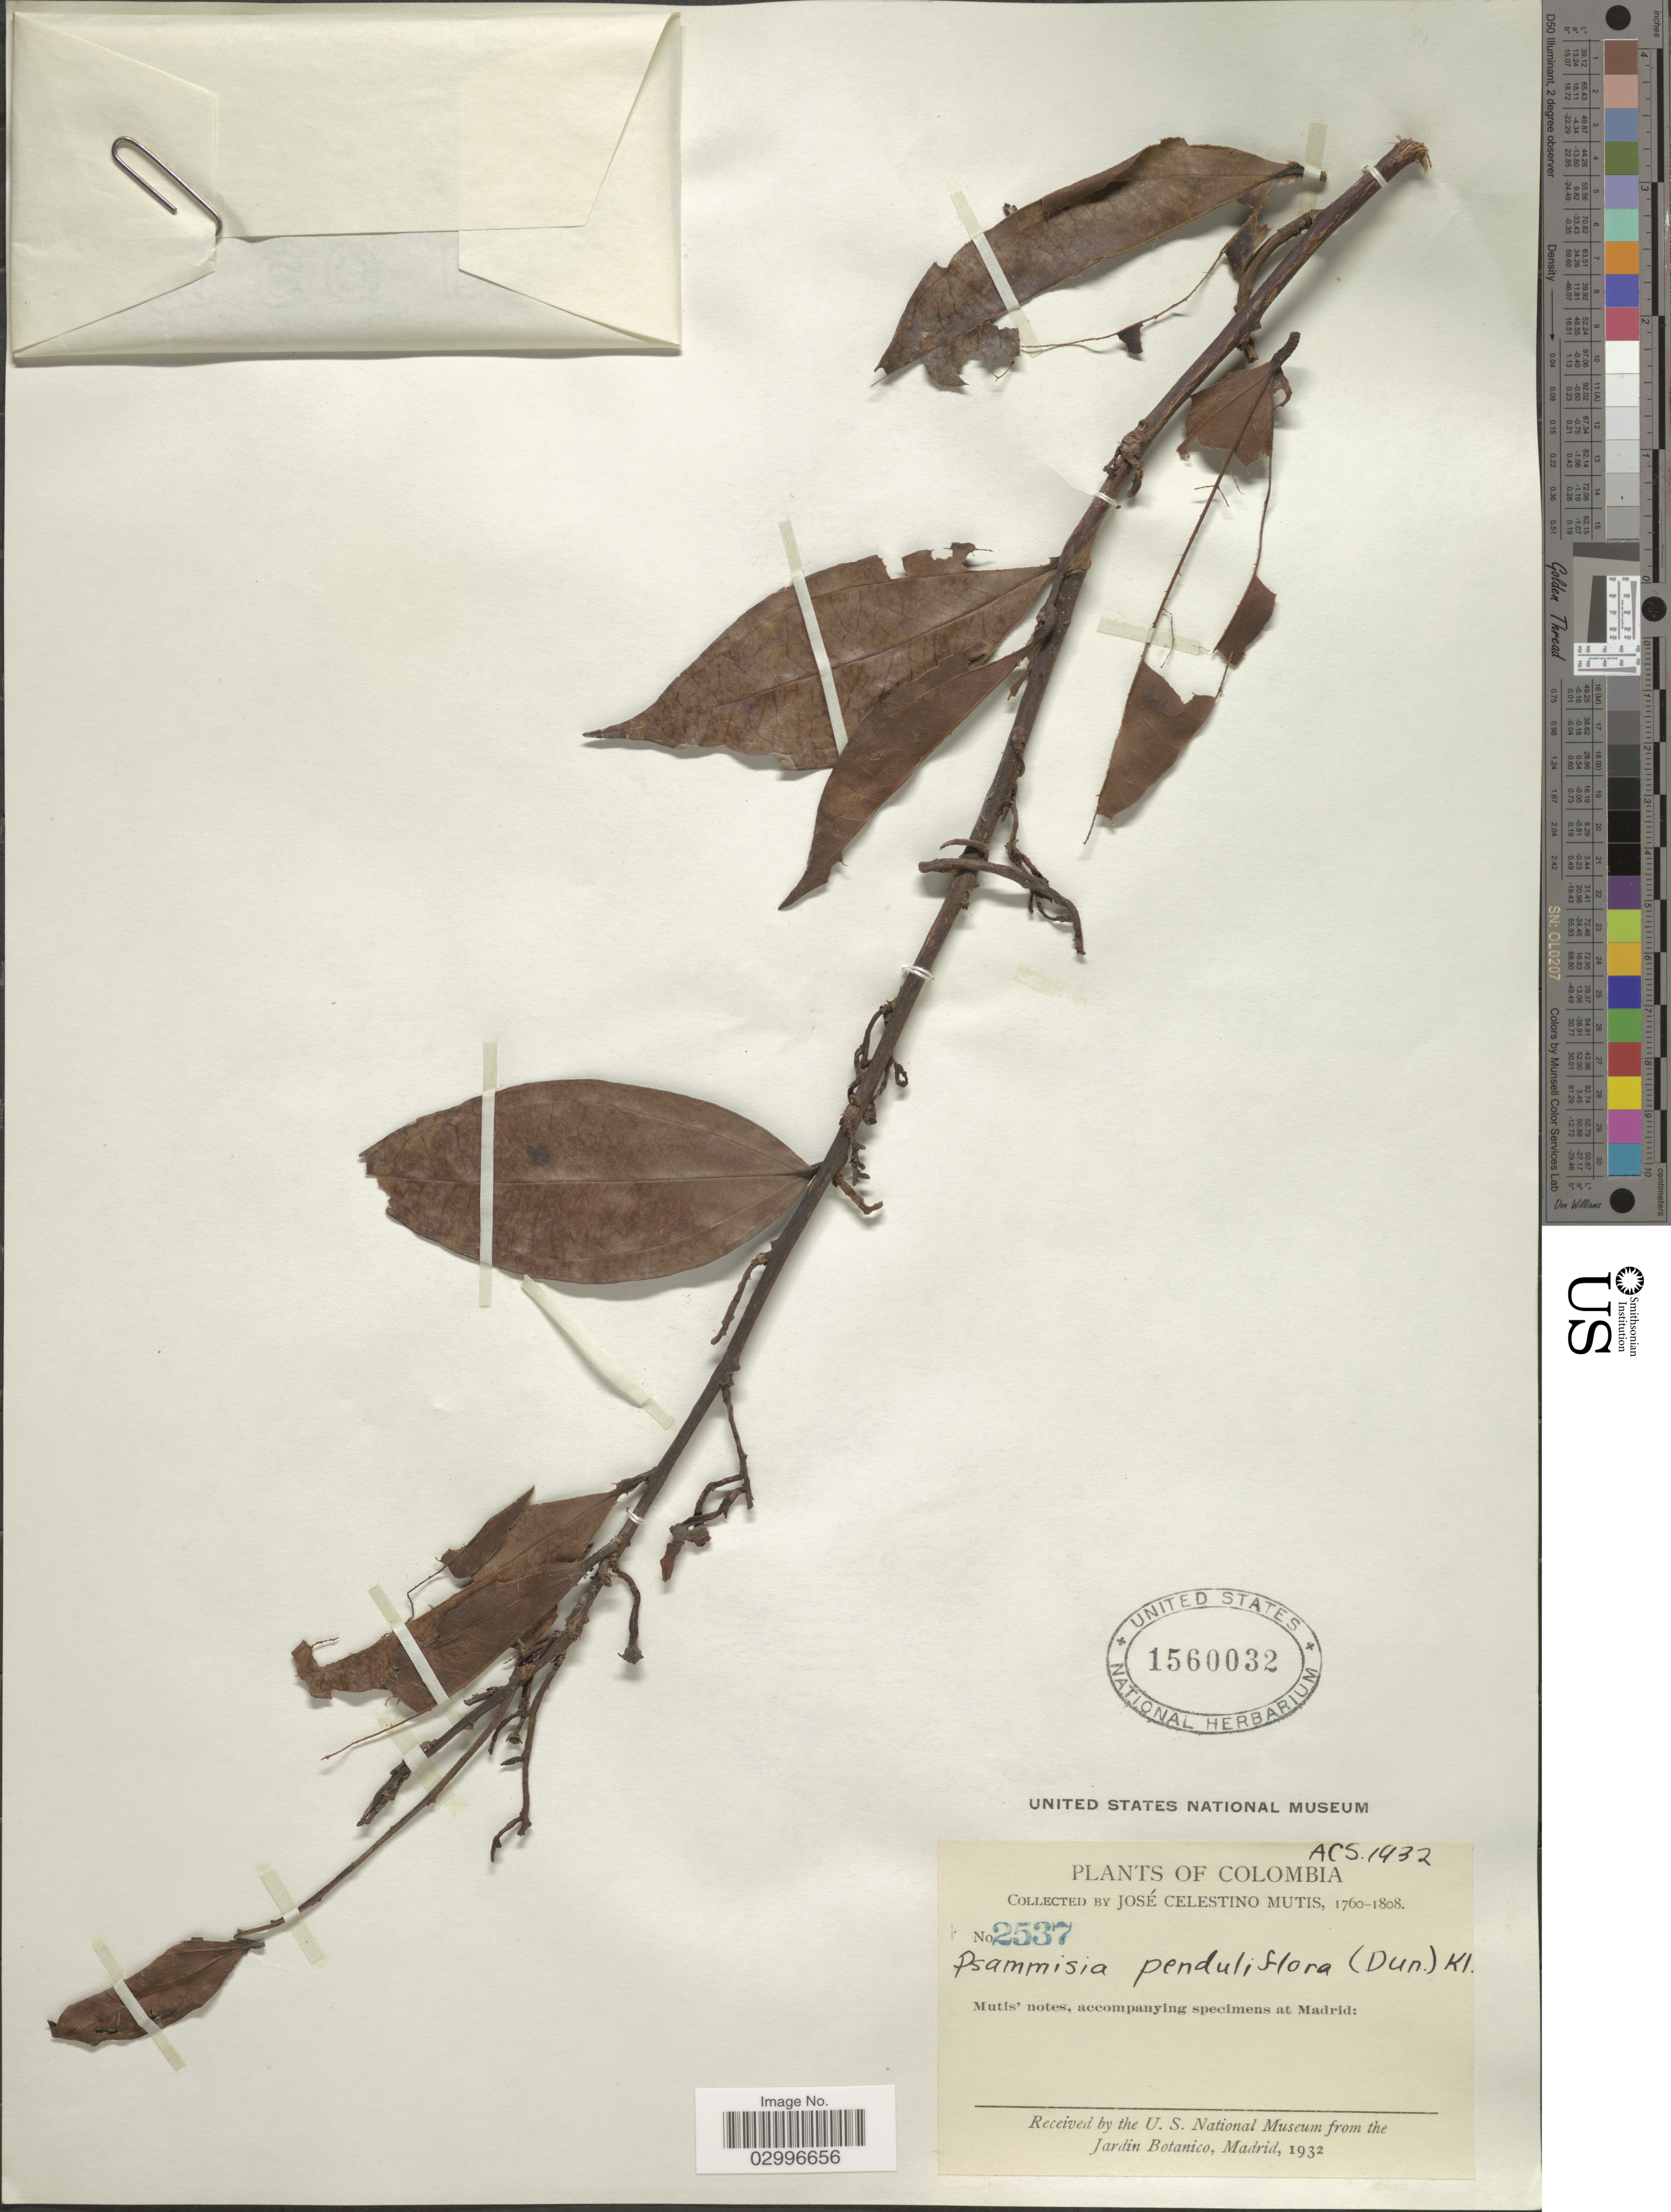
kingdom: Plantae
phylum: Tracheophyta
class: Magnoliopsida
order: Ericales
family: Ericaceae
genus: Psammisia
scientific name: Psammisia penduliflora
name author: (Dunal) Klotzsch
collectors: J. C. B. Mutis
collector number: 2537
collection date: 1760/1808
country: Colombia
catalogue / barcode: US 1560032